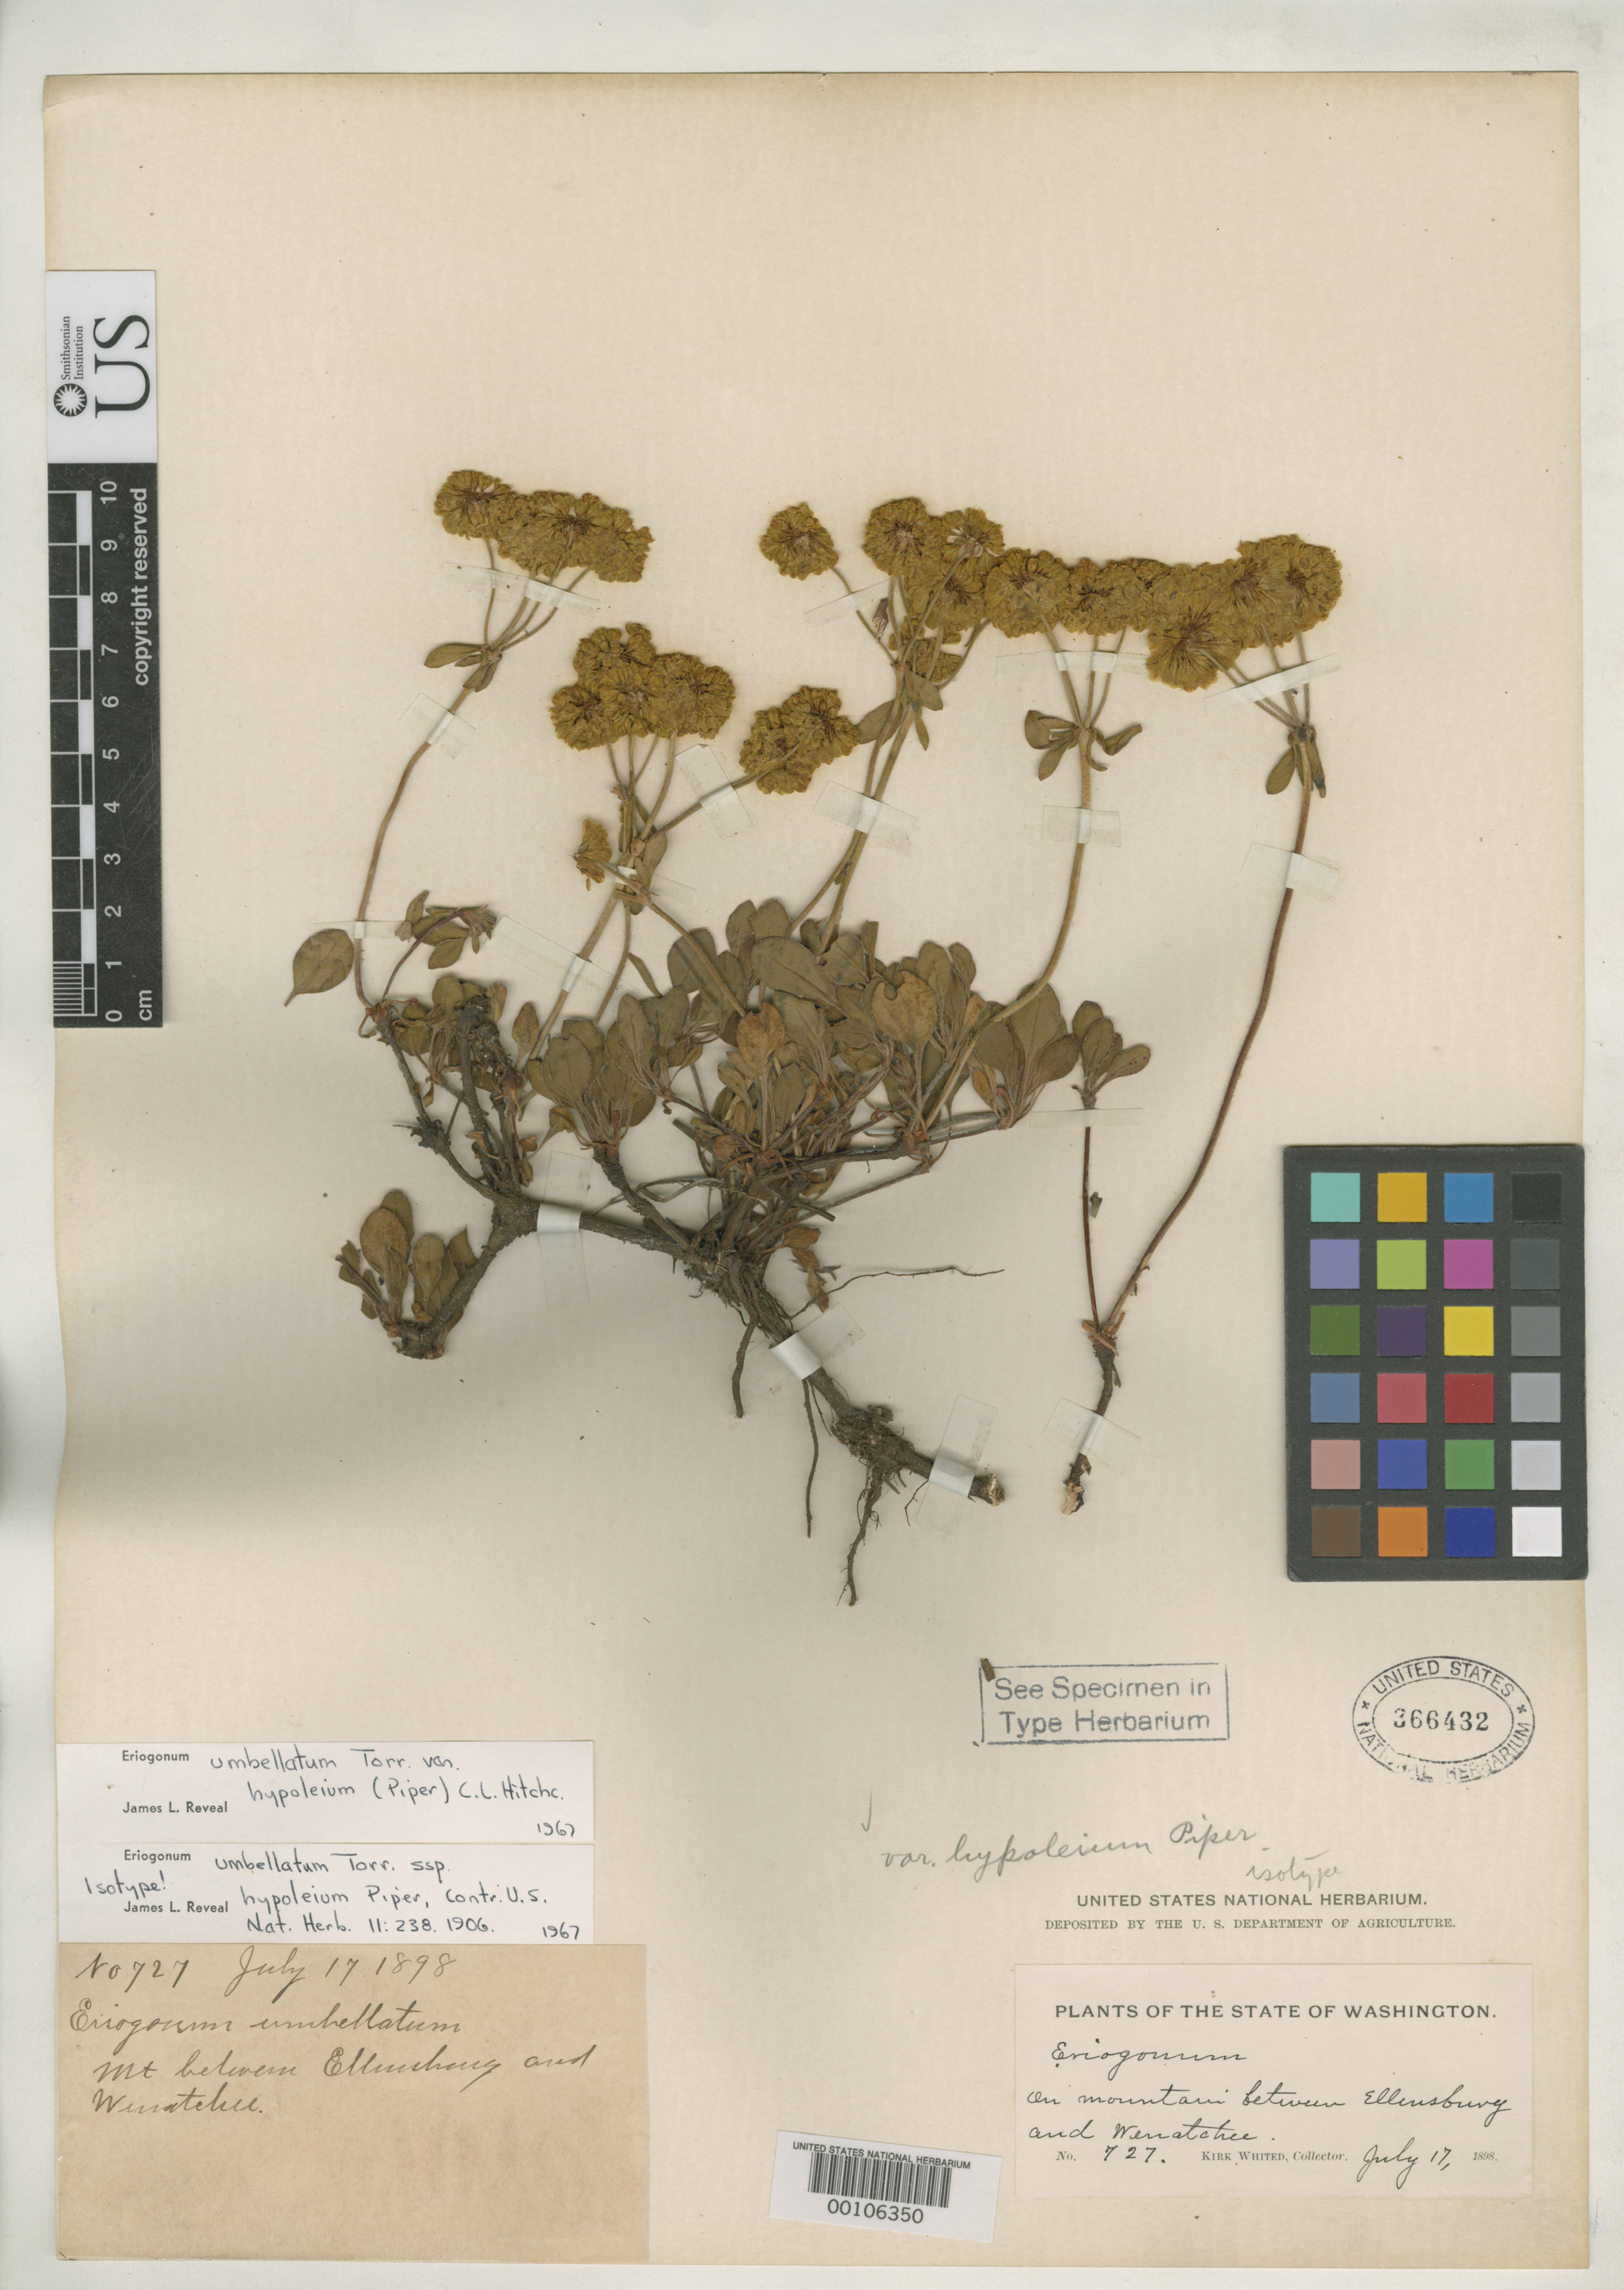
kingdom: Plantae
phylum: Tracheophyta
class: Magnoliopsida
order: Caryophyllales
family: Polygonaceae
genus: Eriogonum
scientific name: Eriogonum umbellatum subsp. hypoleium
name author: Piper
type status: Isotype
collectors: K. Whited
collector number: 727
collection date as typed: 17 Jul 1898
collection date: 1898-07-17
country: United States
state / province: Washington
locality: Between Ellensberg and Wenatche.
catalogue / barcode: US 366432